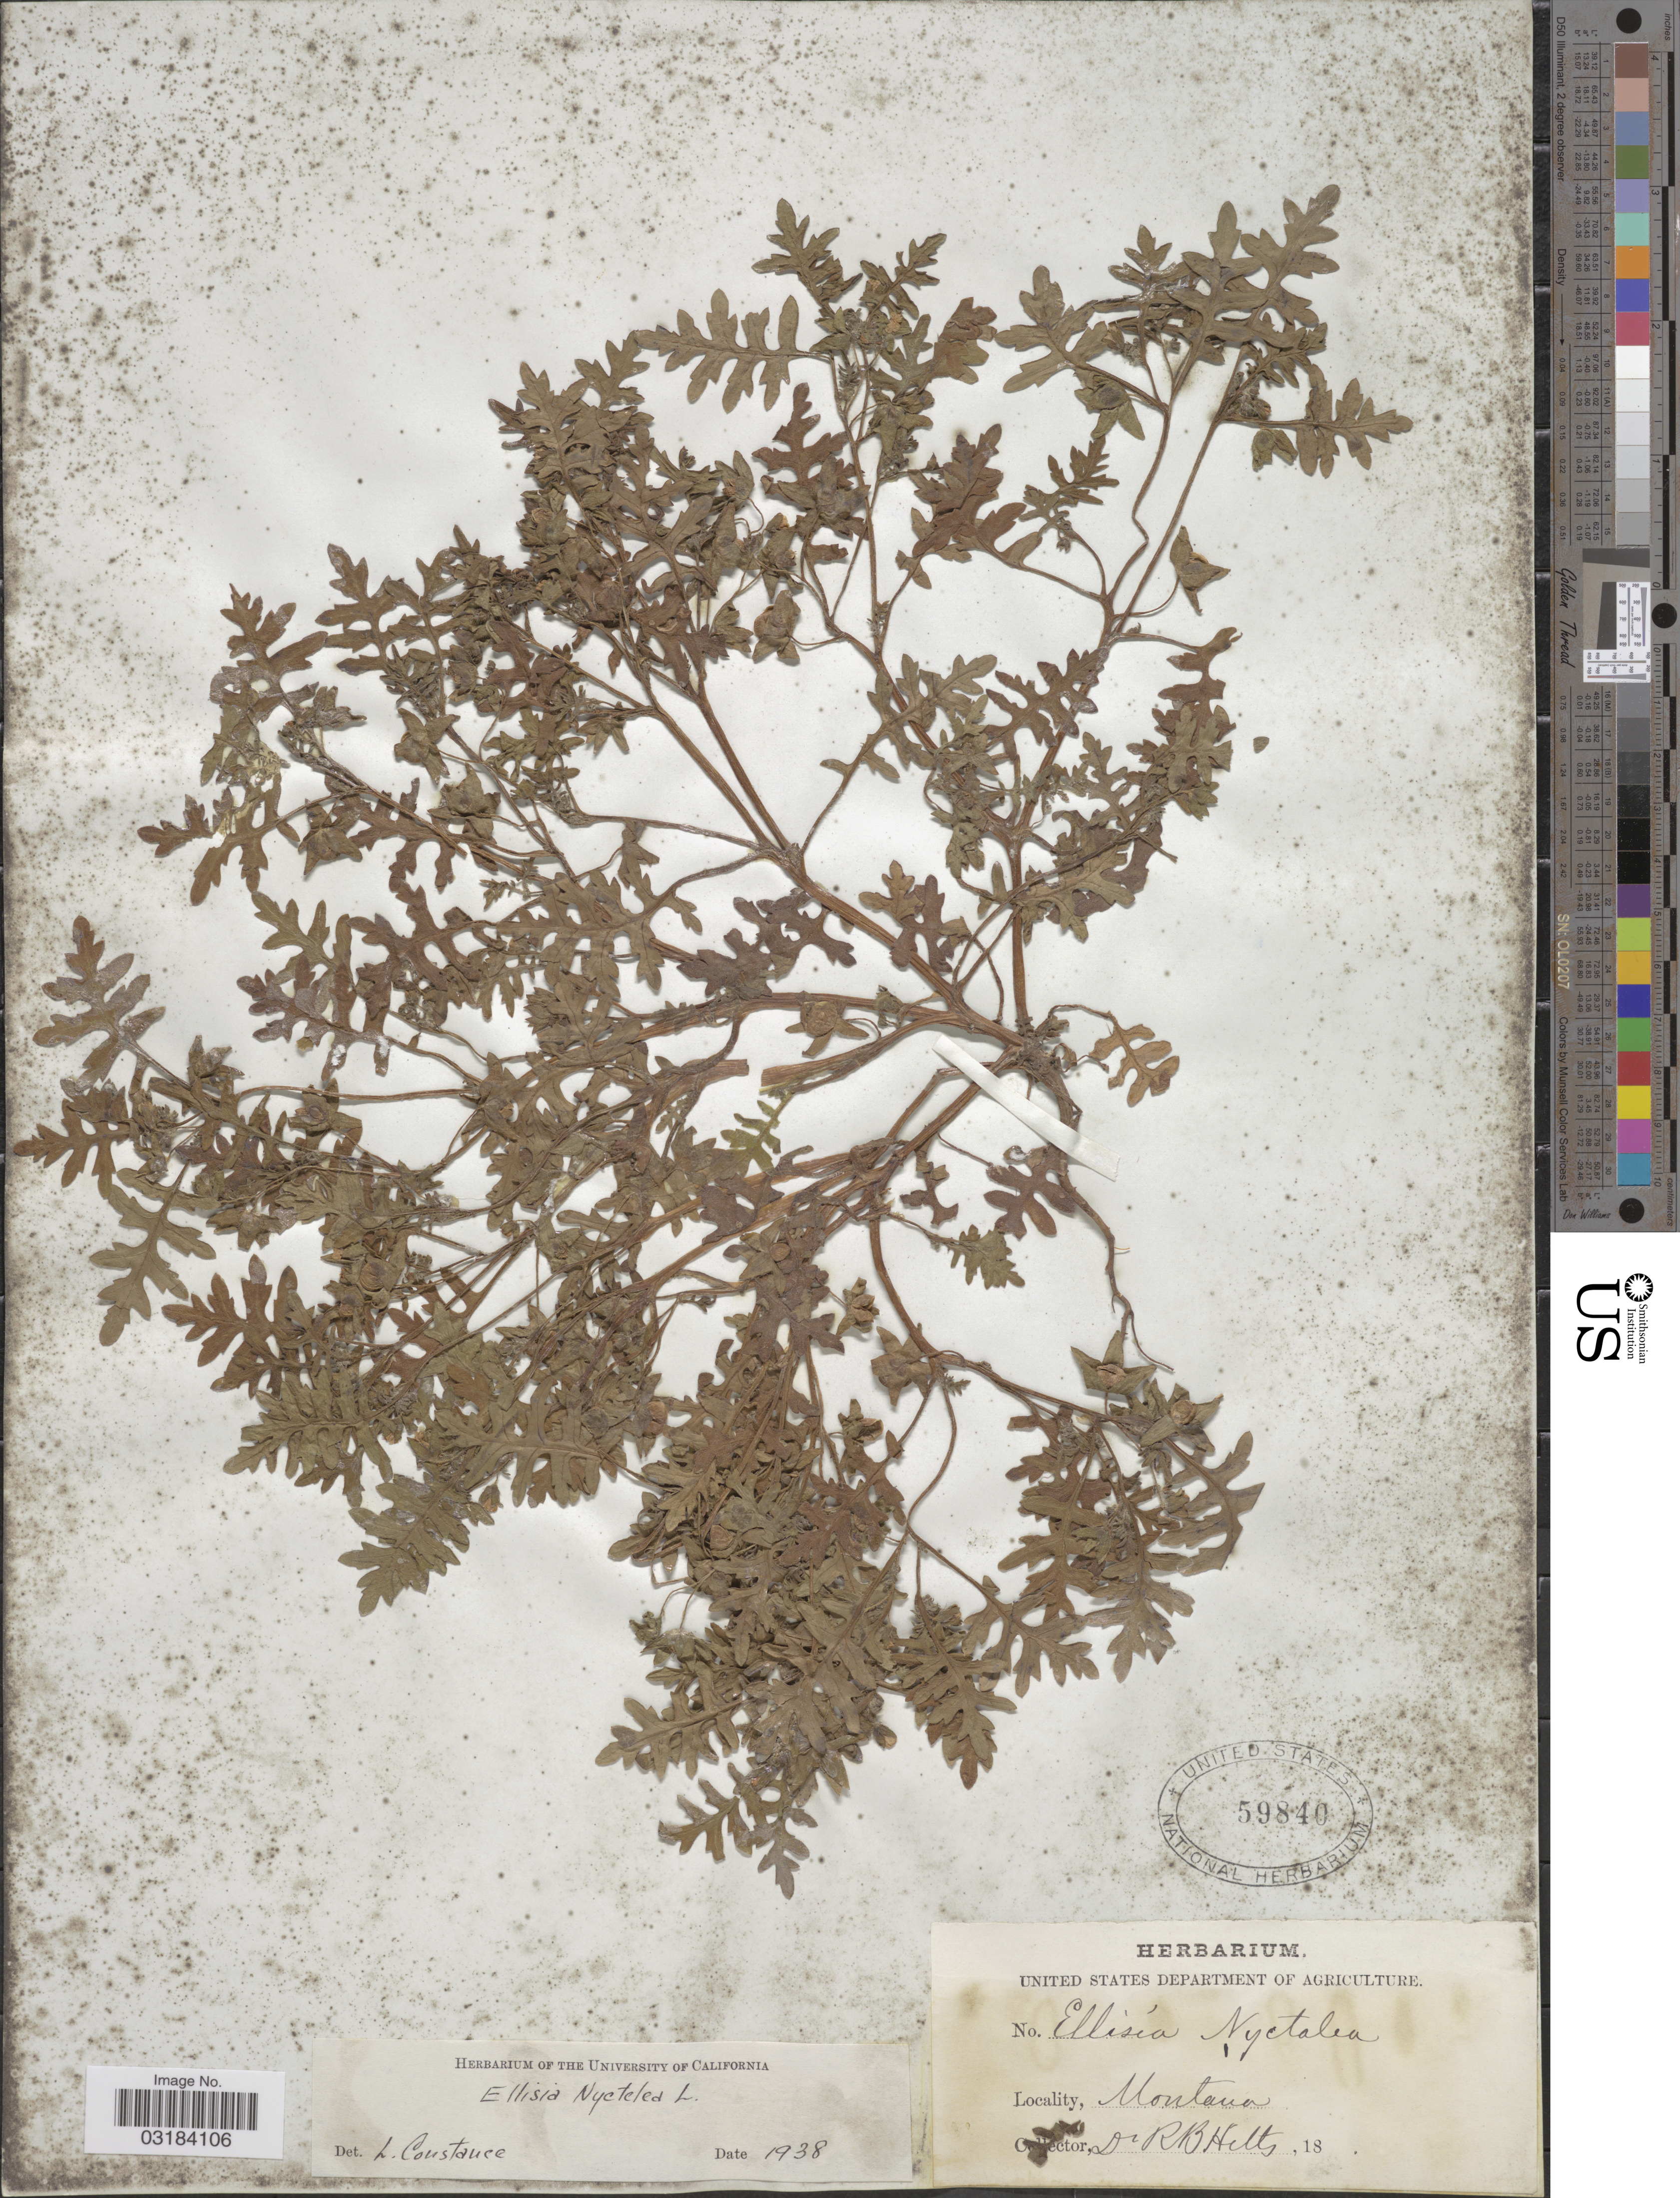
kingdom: Plantae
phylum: Tracheophyta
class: Magnoliopsida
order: Boraginales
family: Hydrophyllaceae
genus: Ellisia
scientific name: Ellisia nyctelea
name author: L.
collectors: R. Hitts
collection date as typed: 18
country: United States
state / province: Montana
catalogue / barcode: US 59840